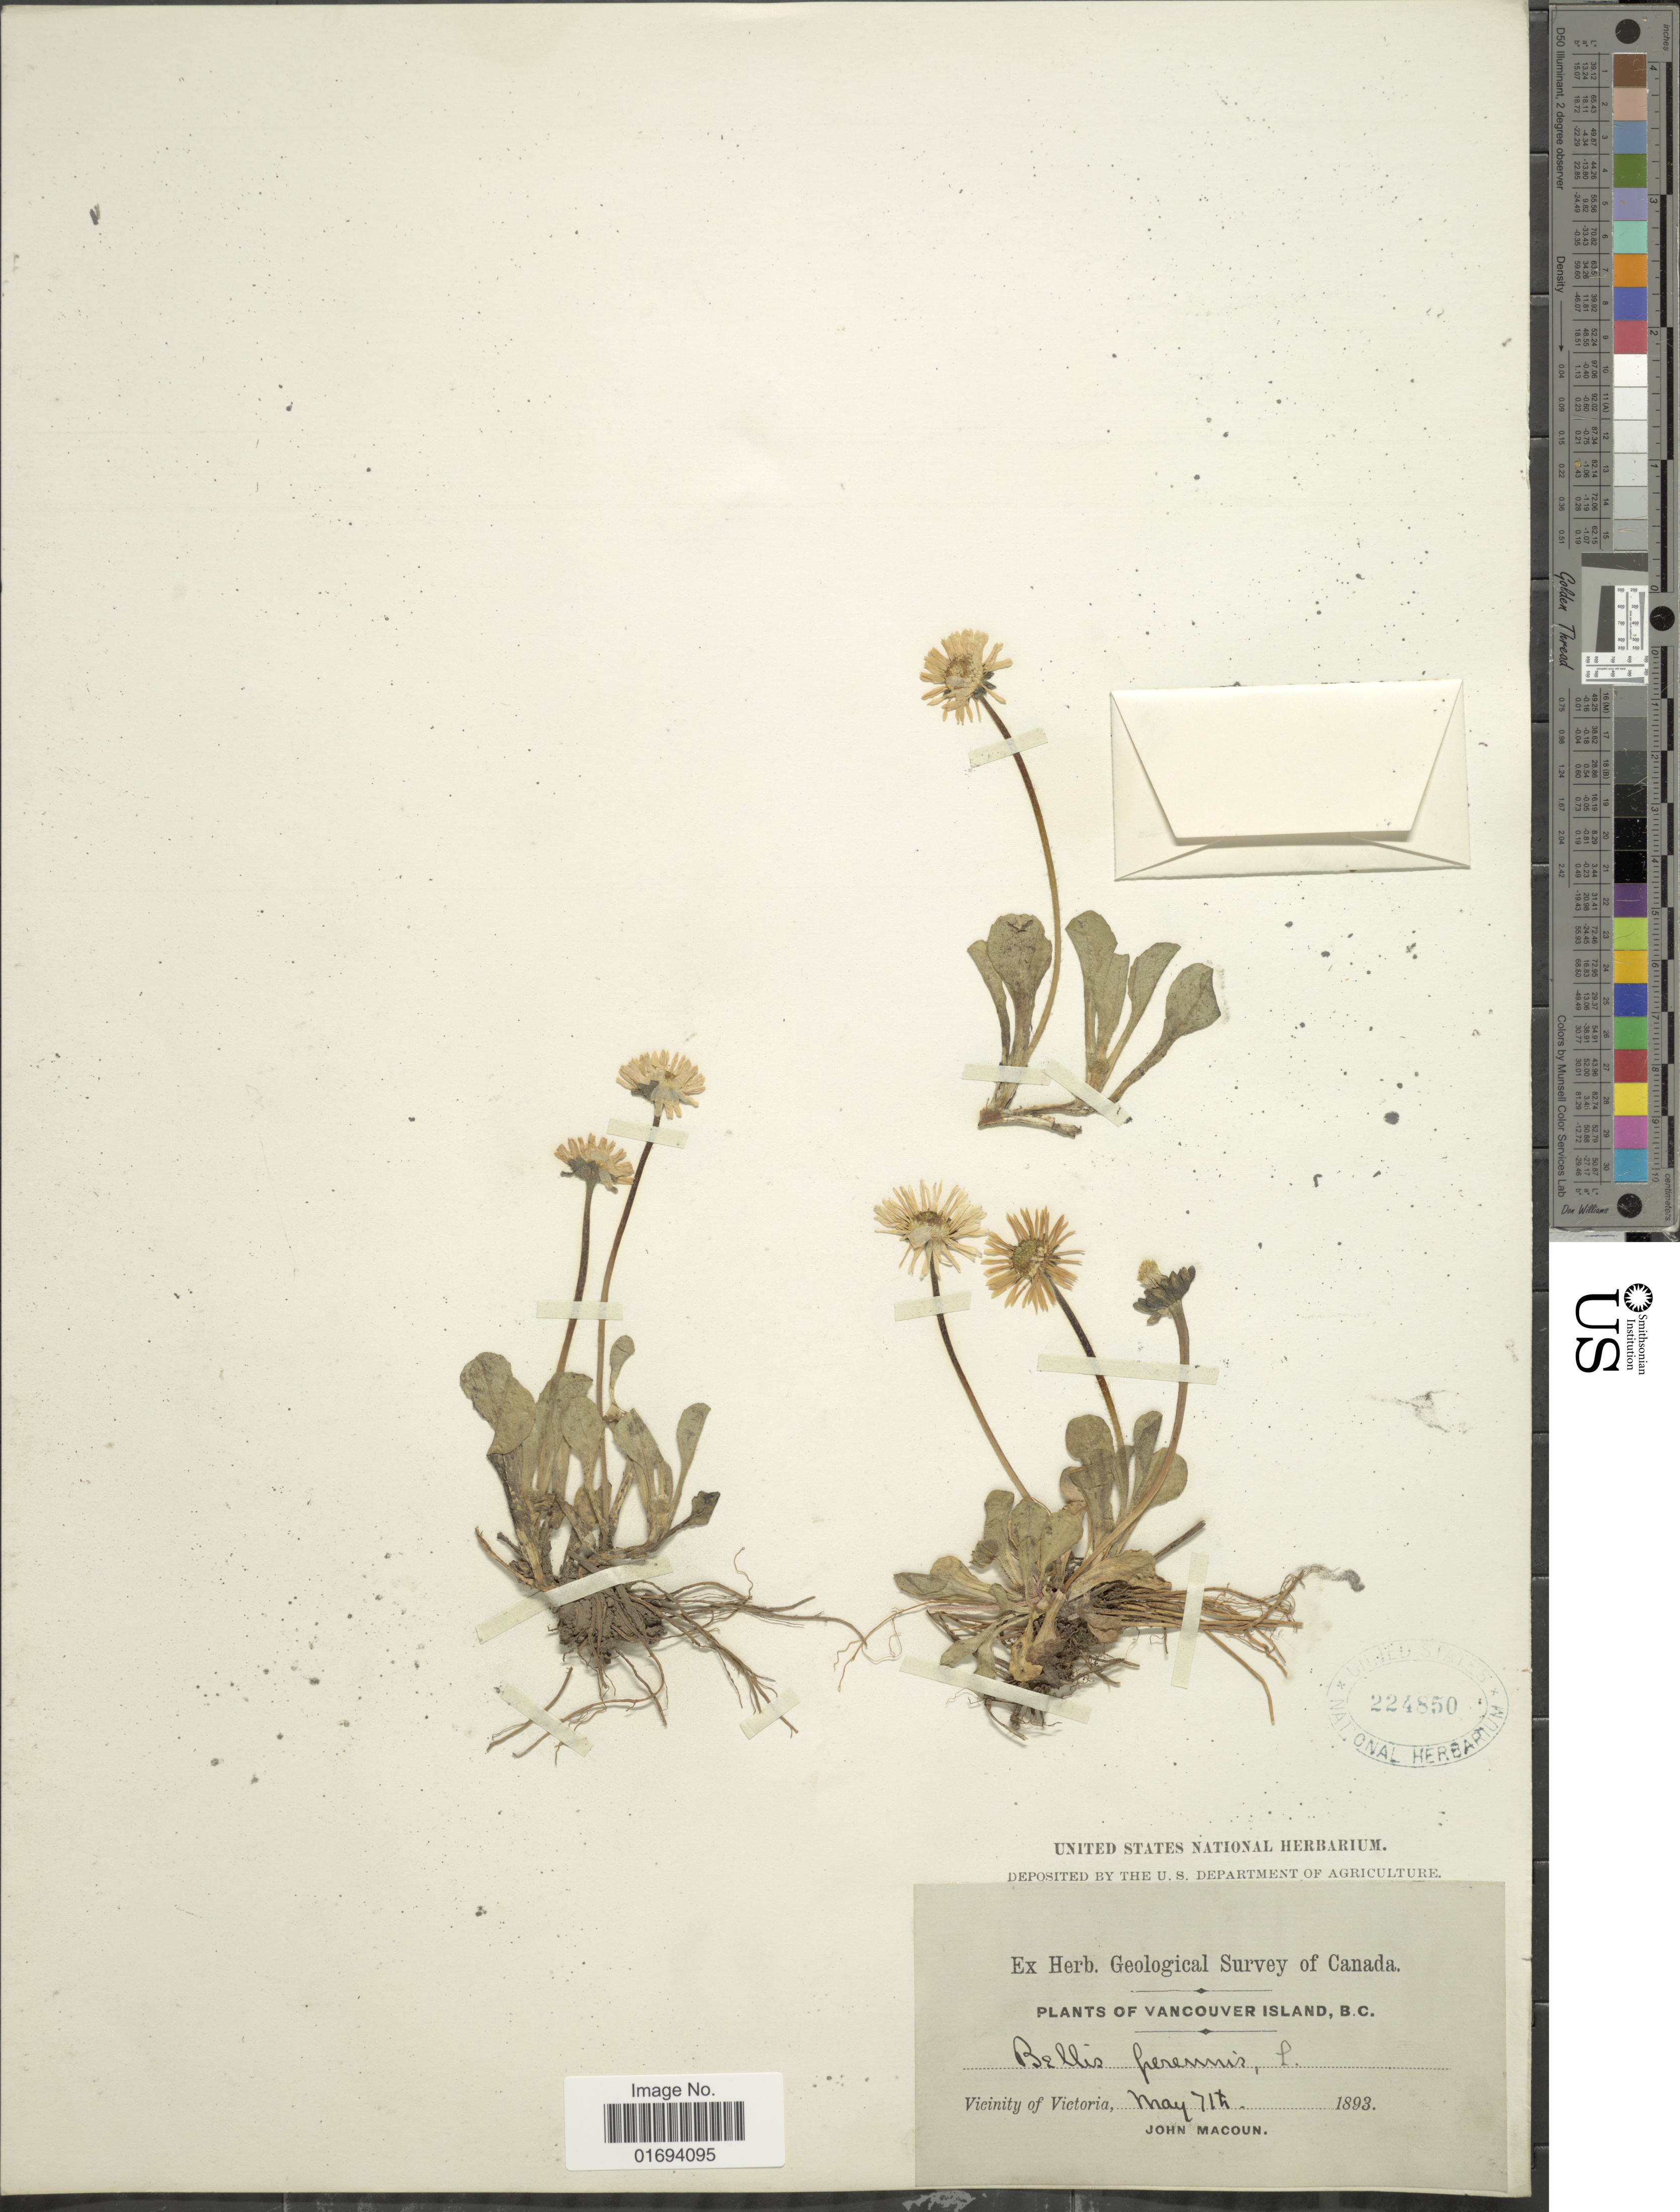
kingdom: Plantae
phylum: Tracheophyta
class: Magnoliopsida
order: Asterales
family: Asteraceae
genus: Bellis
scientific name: Bellis perennis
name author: L.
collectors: J. Macoun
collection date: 1893-05-07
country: Canada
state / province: British Columbia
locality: Vancouver Island, B.C. Vicinity of Victoria.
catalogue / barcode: US 224850